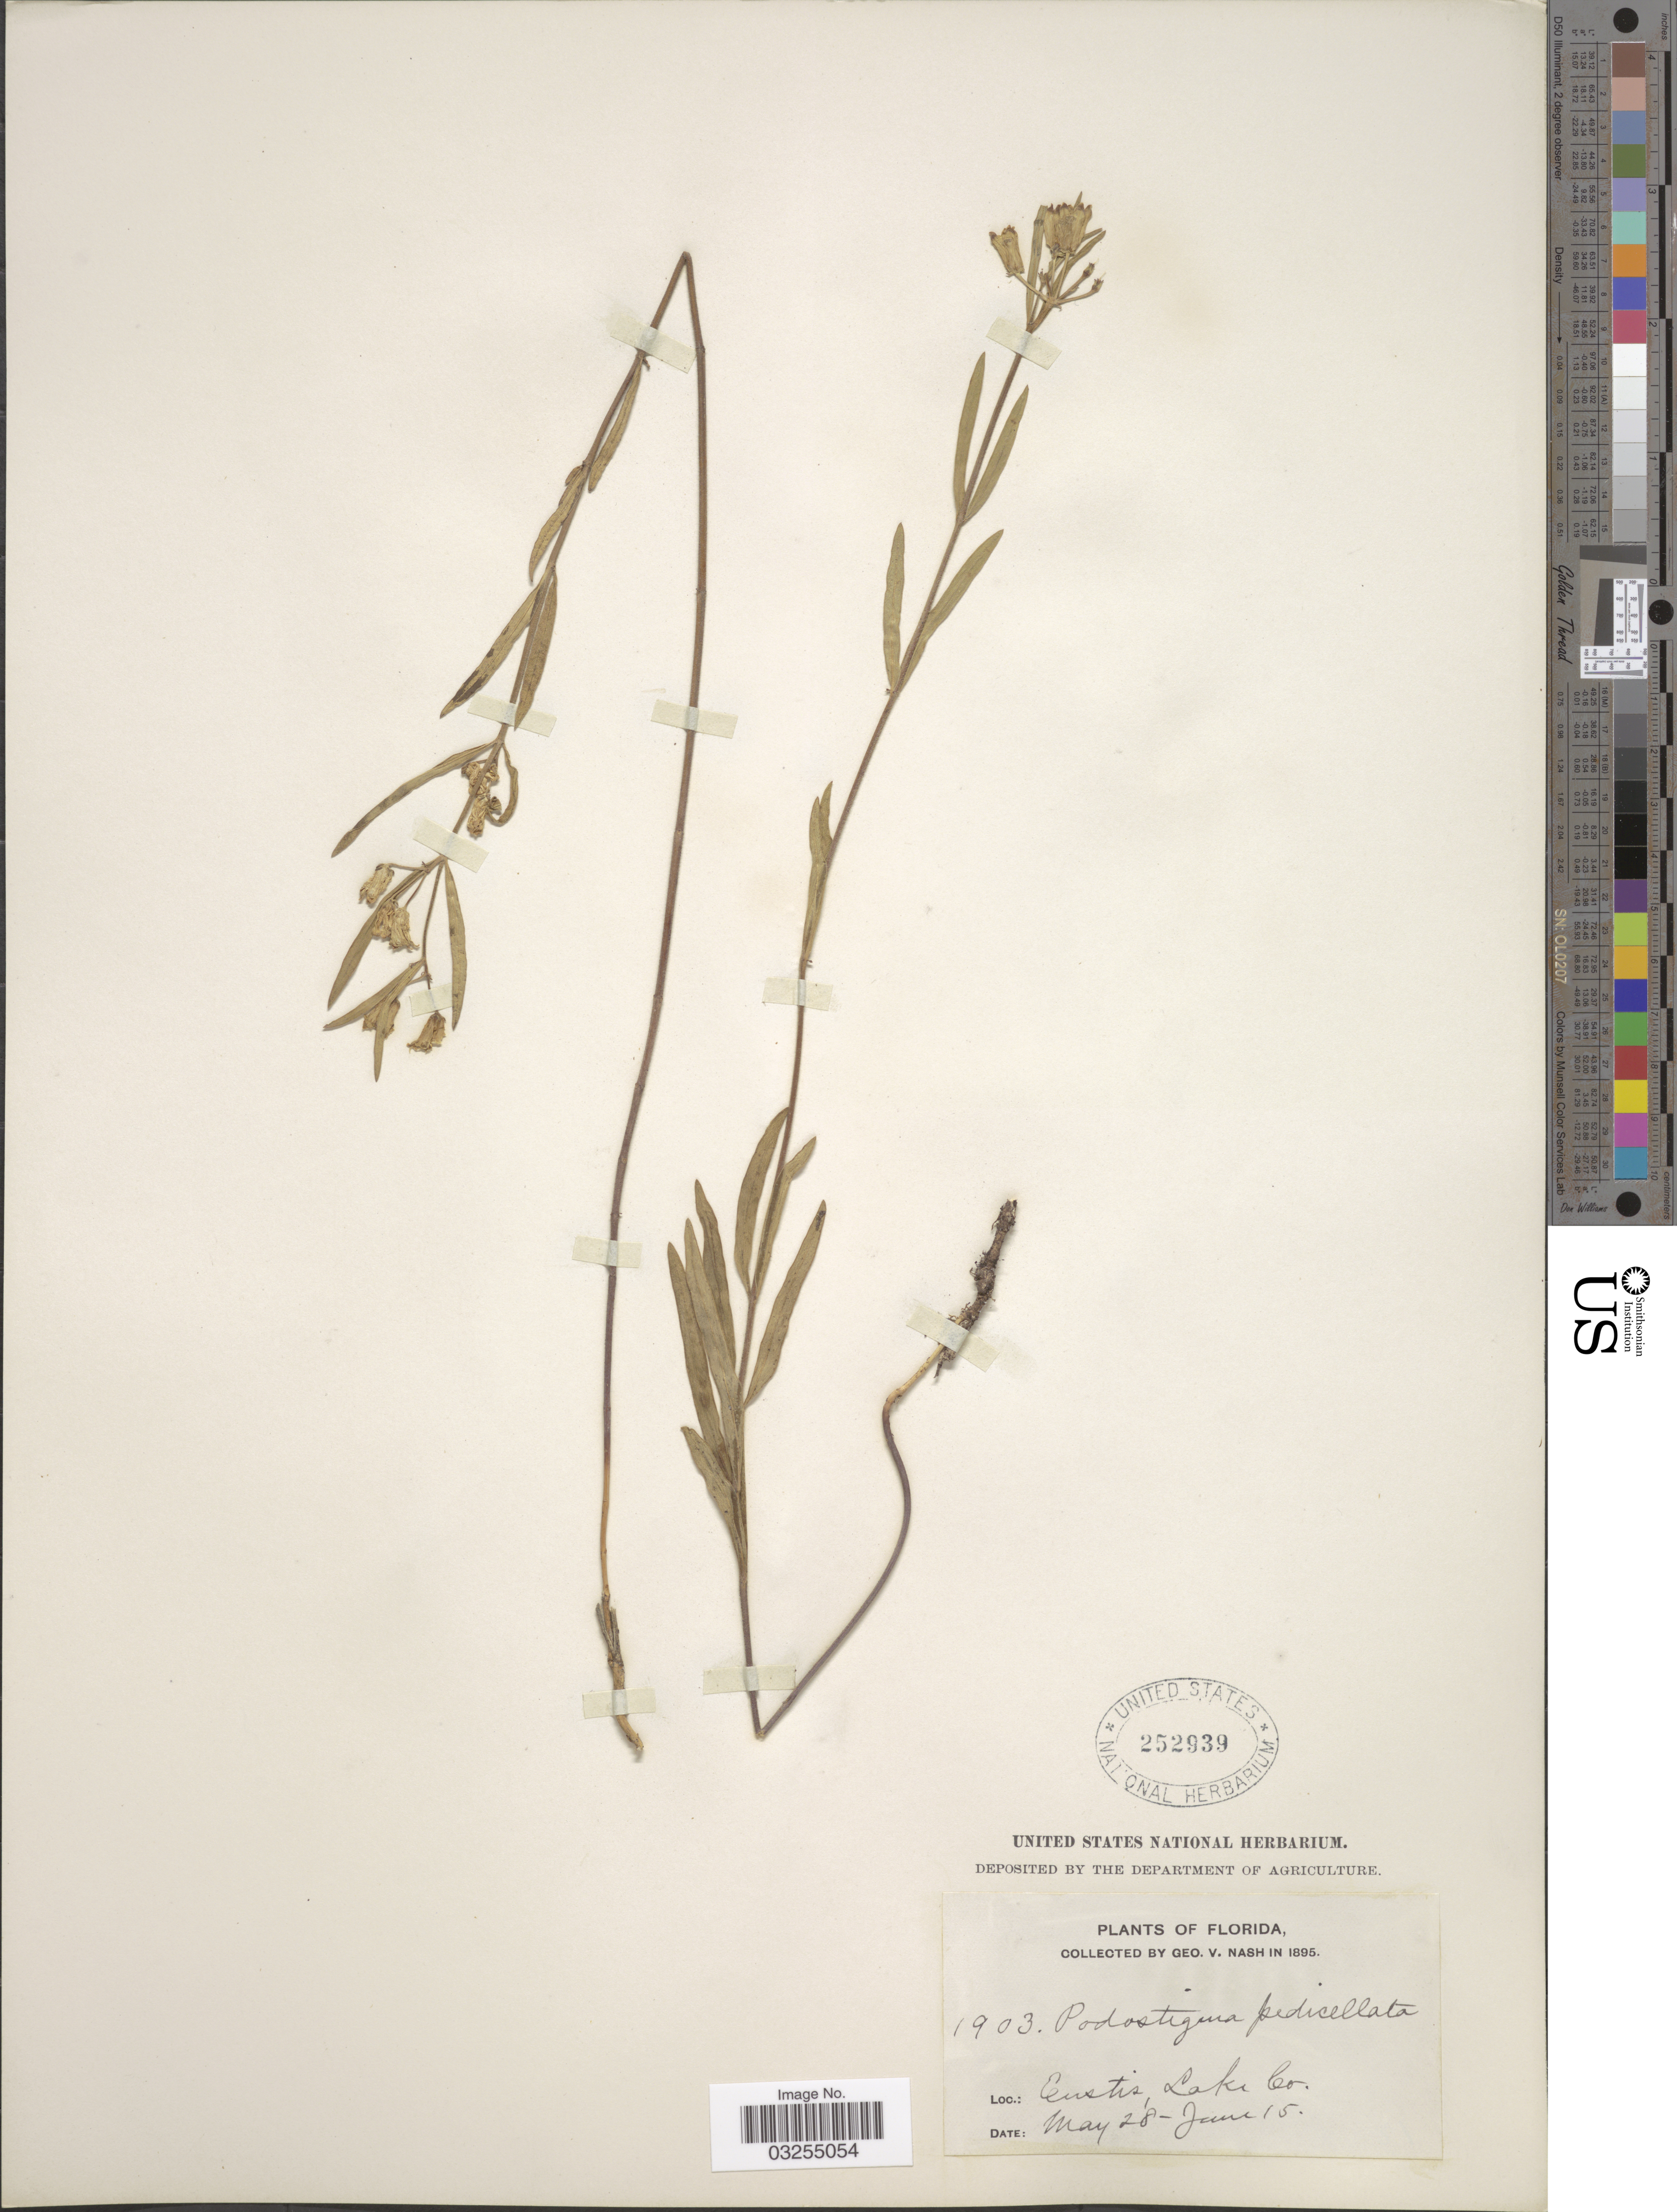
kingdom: Plantae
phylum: Tracheophyta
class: Magnoliopsida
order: Gentianales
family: Apocynaceae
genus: Asclepias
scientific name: Asclepias pedicellata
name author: Walter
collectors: G. V. Nash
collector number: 1903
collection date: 1895-05-28/1895-06-15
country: United States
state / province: Florida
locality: Eustis, Lake Co.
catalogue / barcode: US 252939